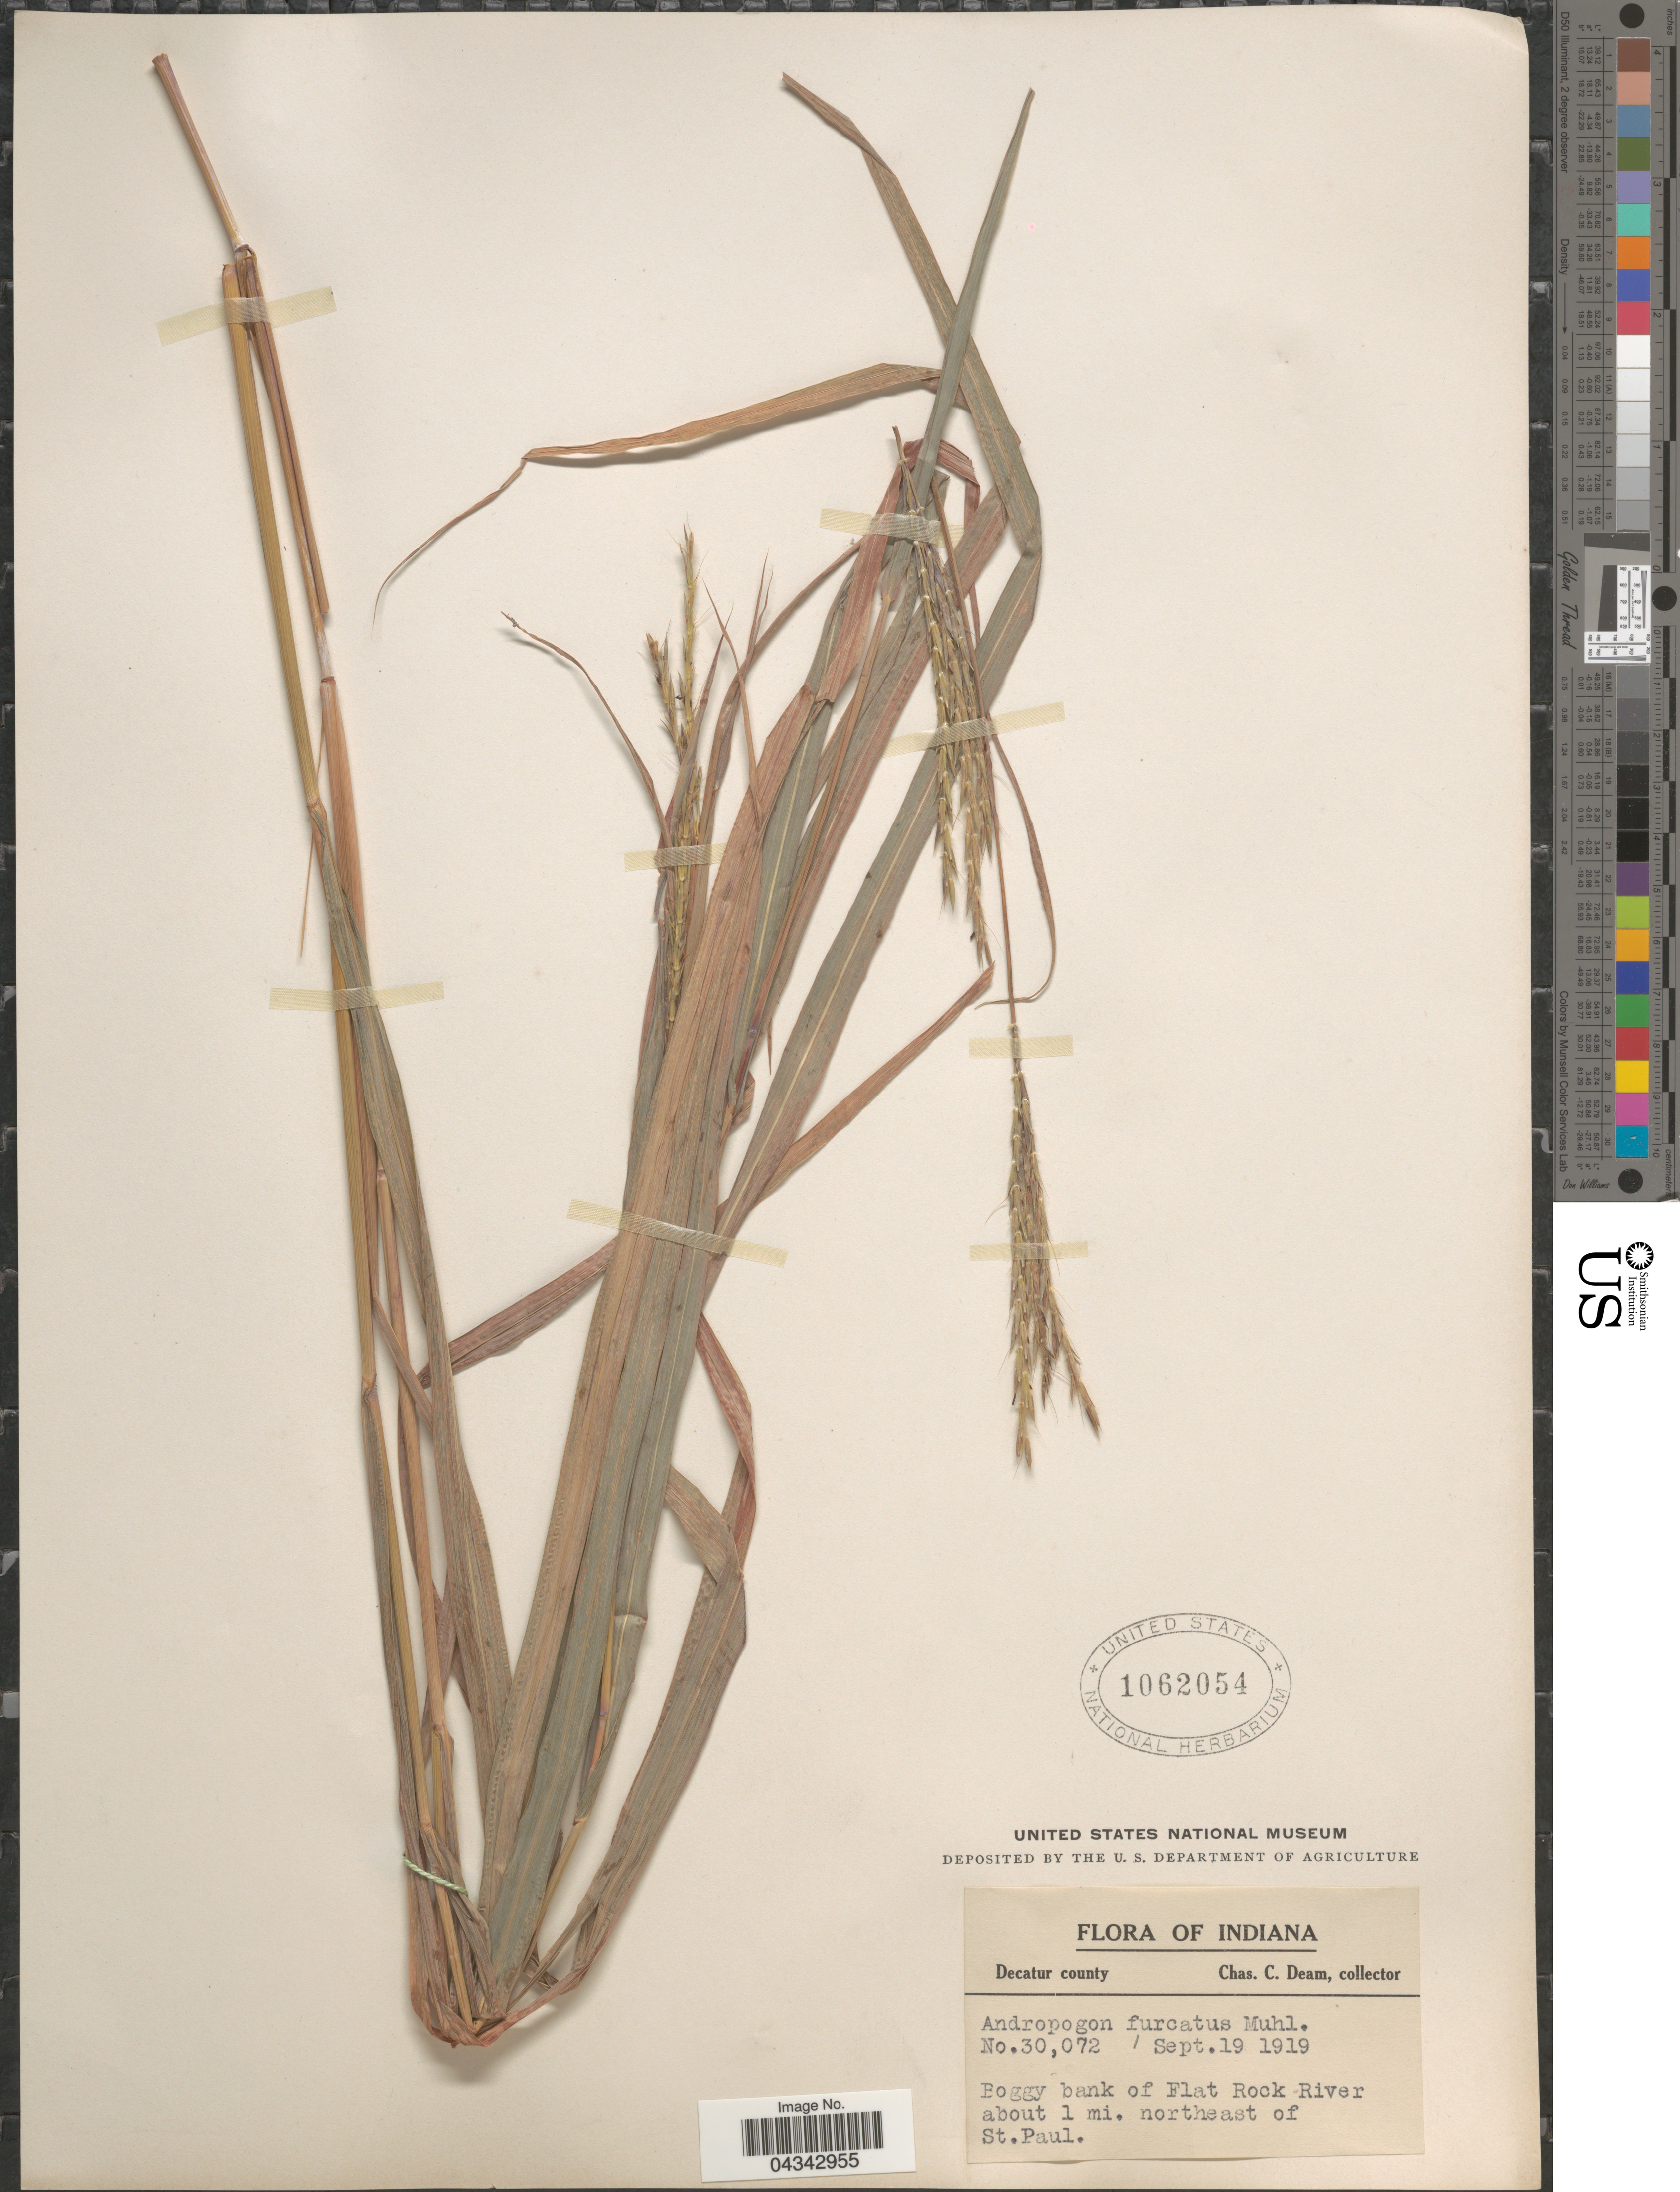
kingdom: Plantae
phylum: Tracheophyta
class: Liliopsida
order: Poales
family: Poaceae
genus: Andropogon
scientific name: Andropogon gerardii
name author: Vitman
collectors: C. C. Deam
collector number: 30072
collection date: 1919-09-19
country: United States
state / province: Indiana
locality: Decatur county. Boggy bank of Flat Rock River about 1 mi. northeast of St. Paul.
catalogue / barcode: US 1062054